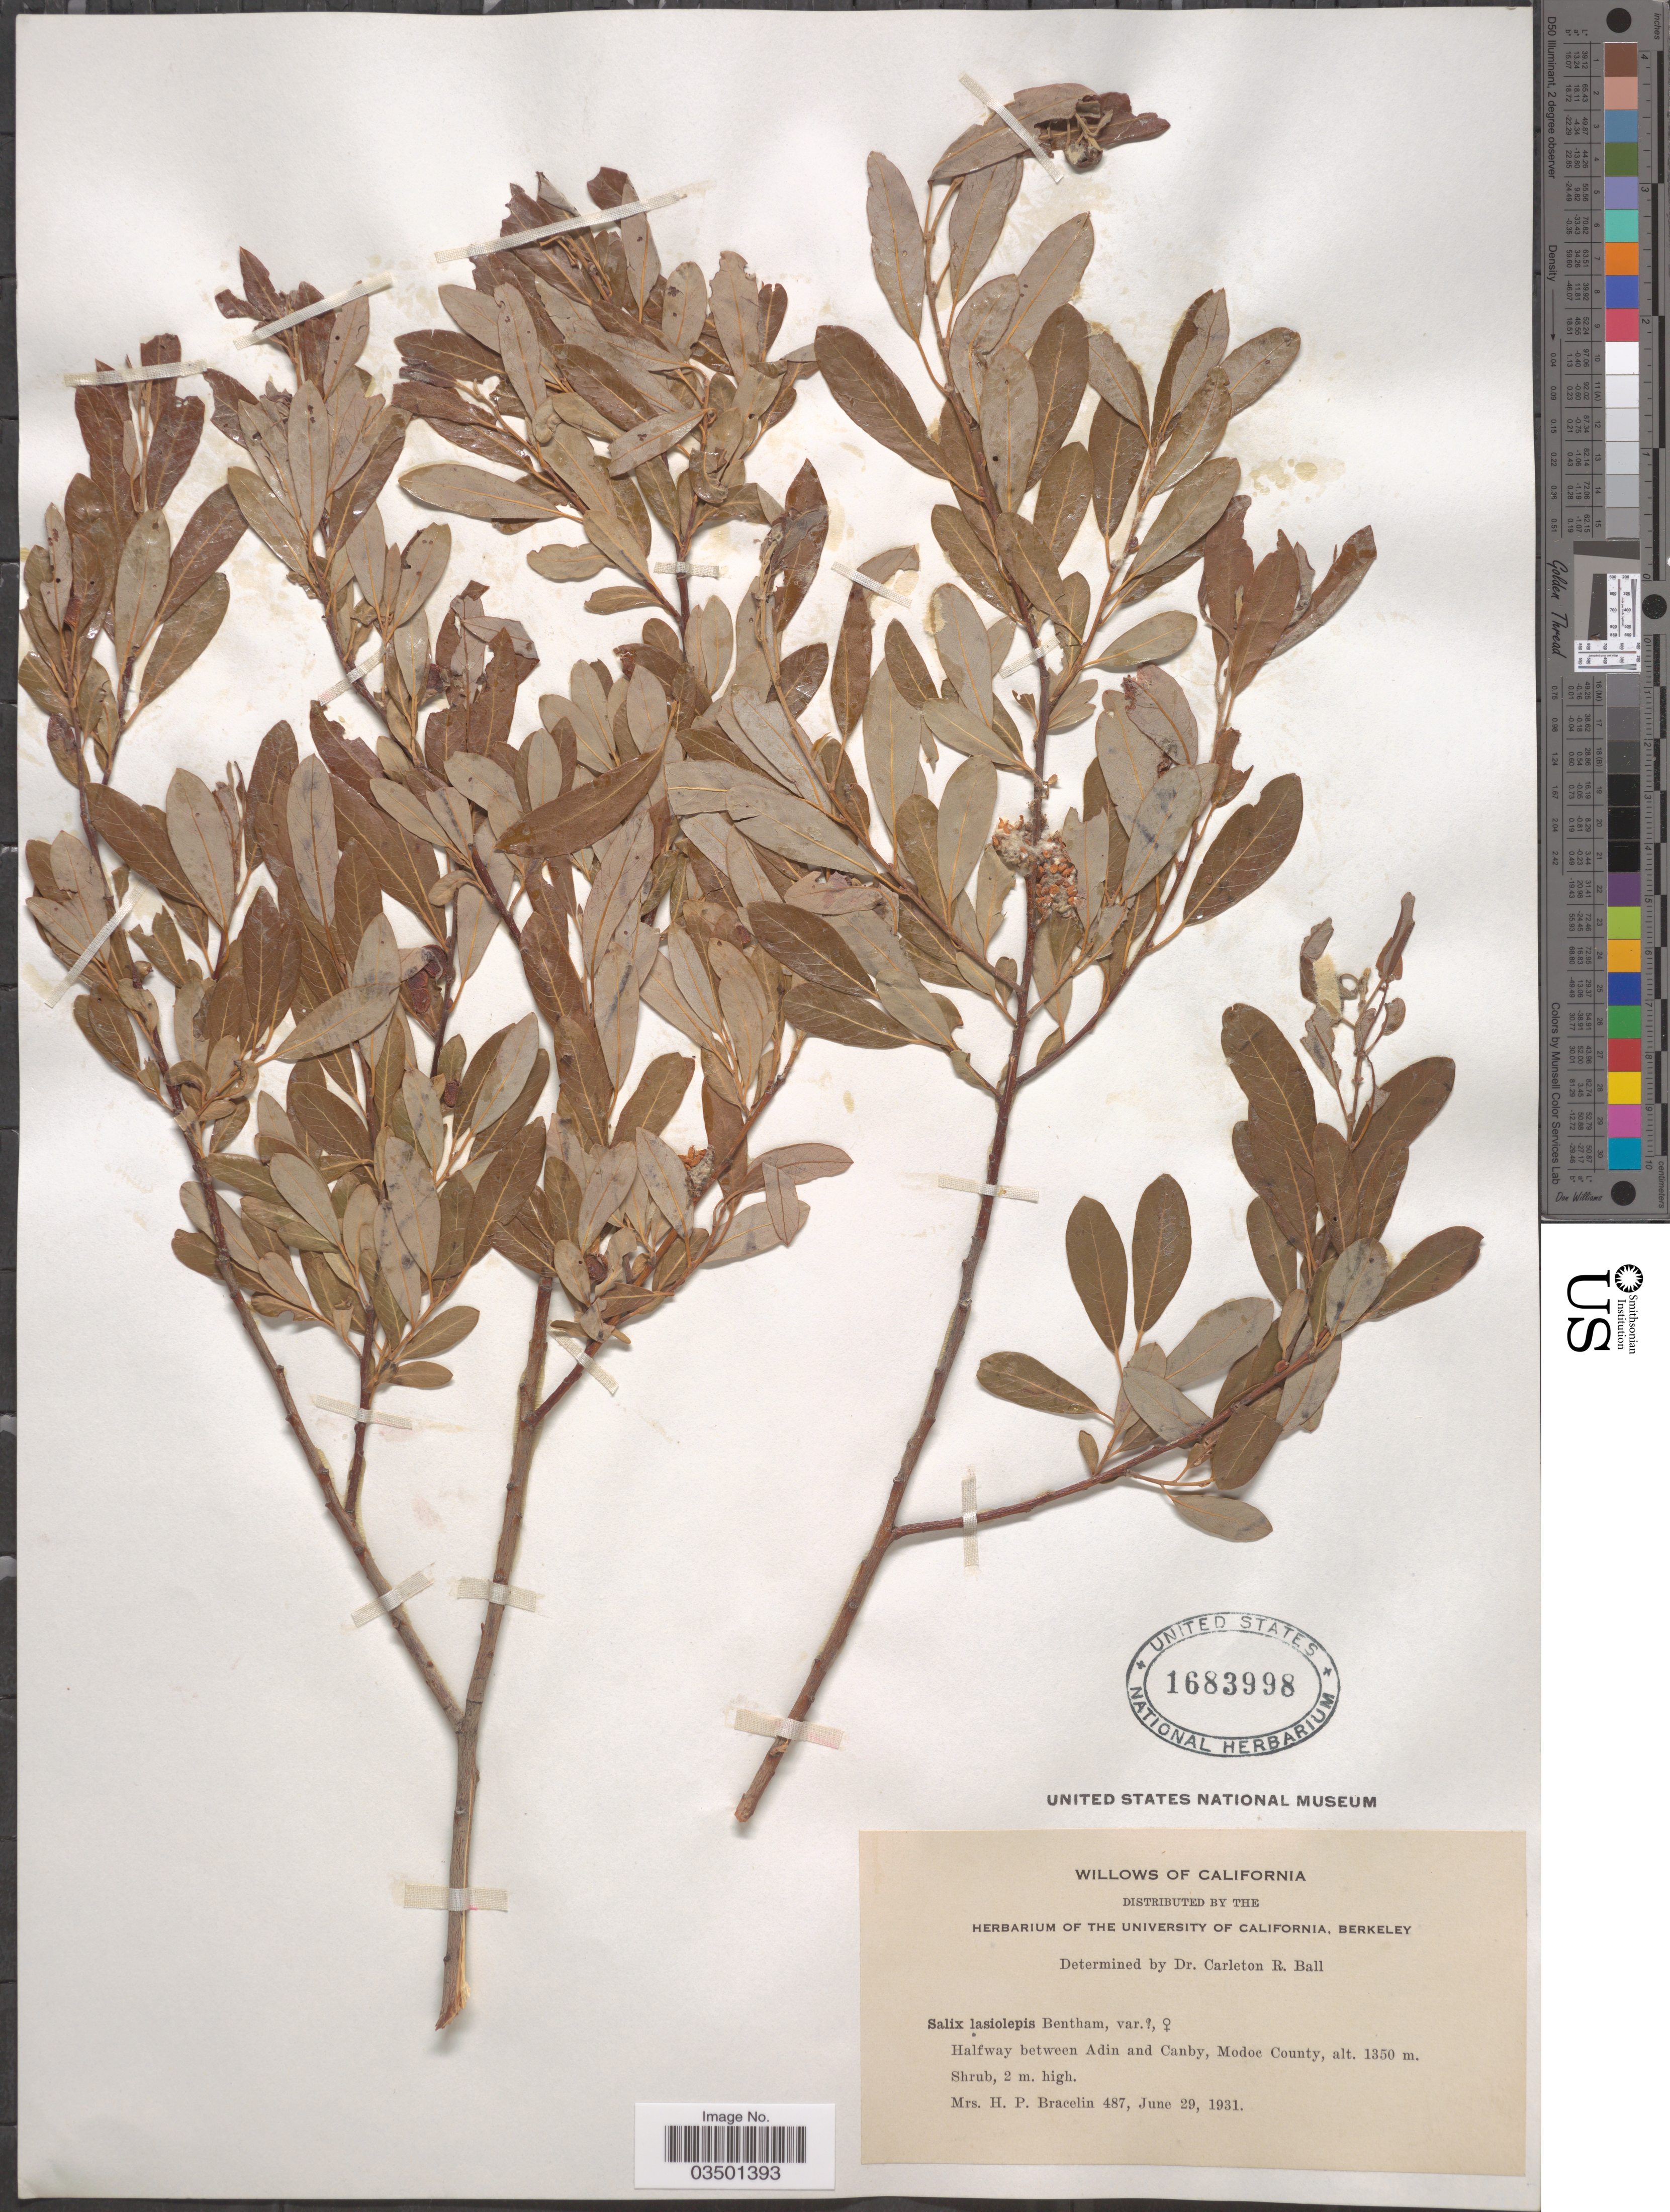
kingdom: Plantae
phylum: Tracheophyta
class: Magnoliopsida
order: Malpighiales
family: Salicaceae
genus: Salix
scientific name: Salix lasiolepis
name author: Benth.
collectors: H. Bracelin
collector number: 487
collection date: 1931-06-29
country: United States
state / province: California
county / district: Modoc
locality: Halfway between Adin and Canby, Modoc County.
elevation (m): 1350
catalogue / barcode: US 1683998